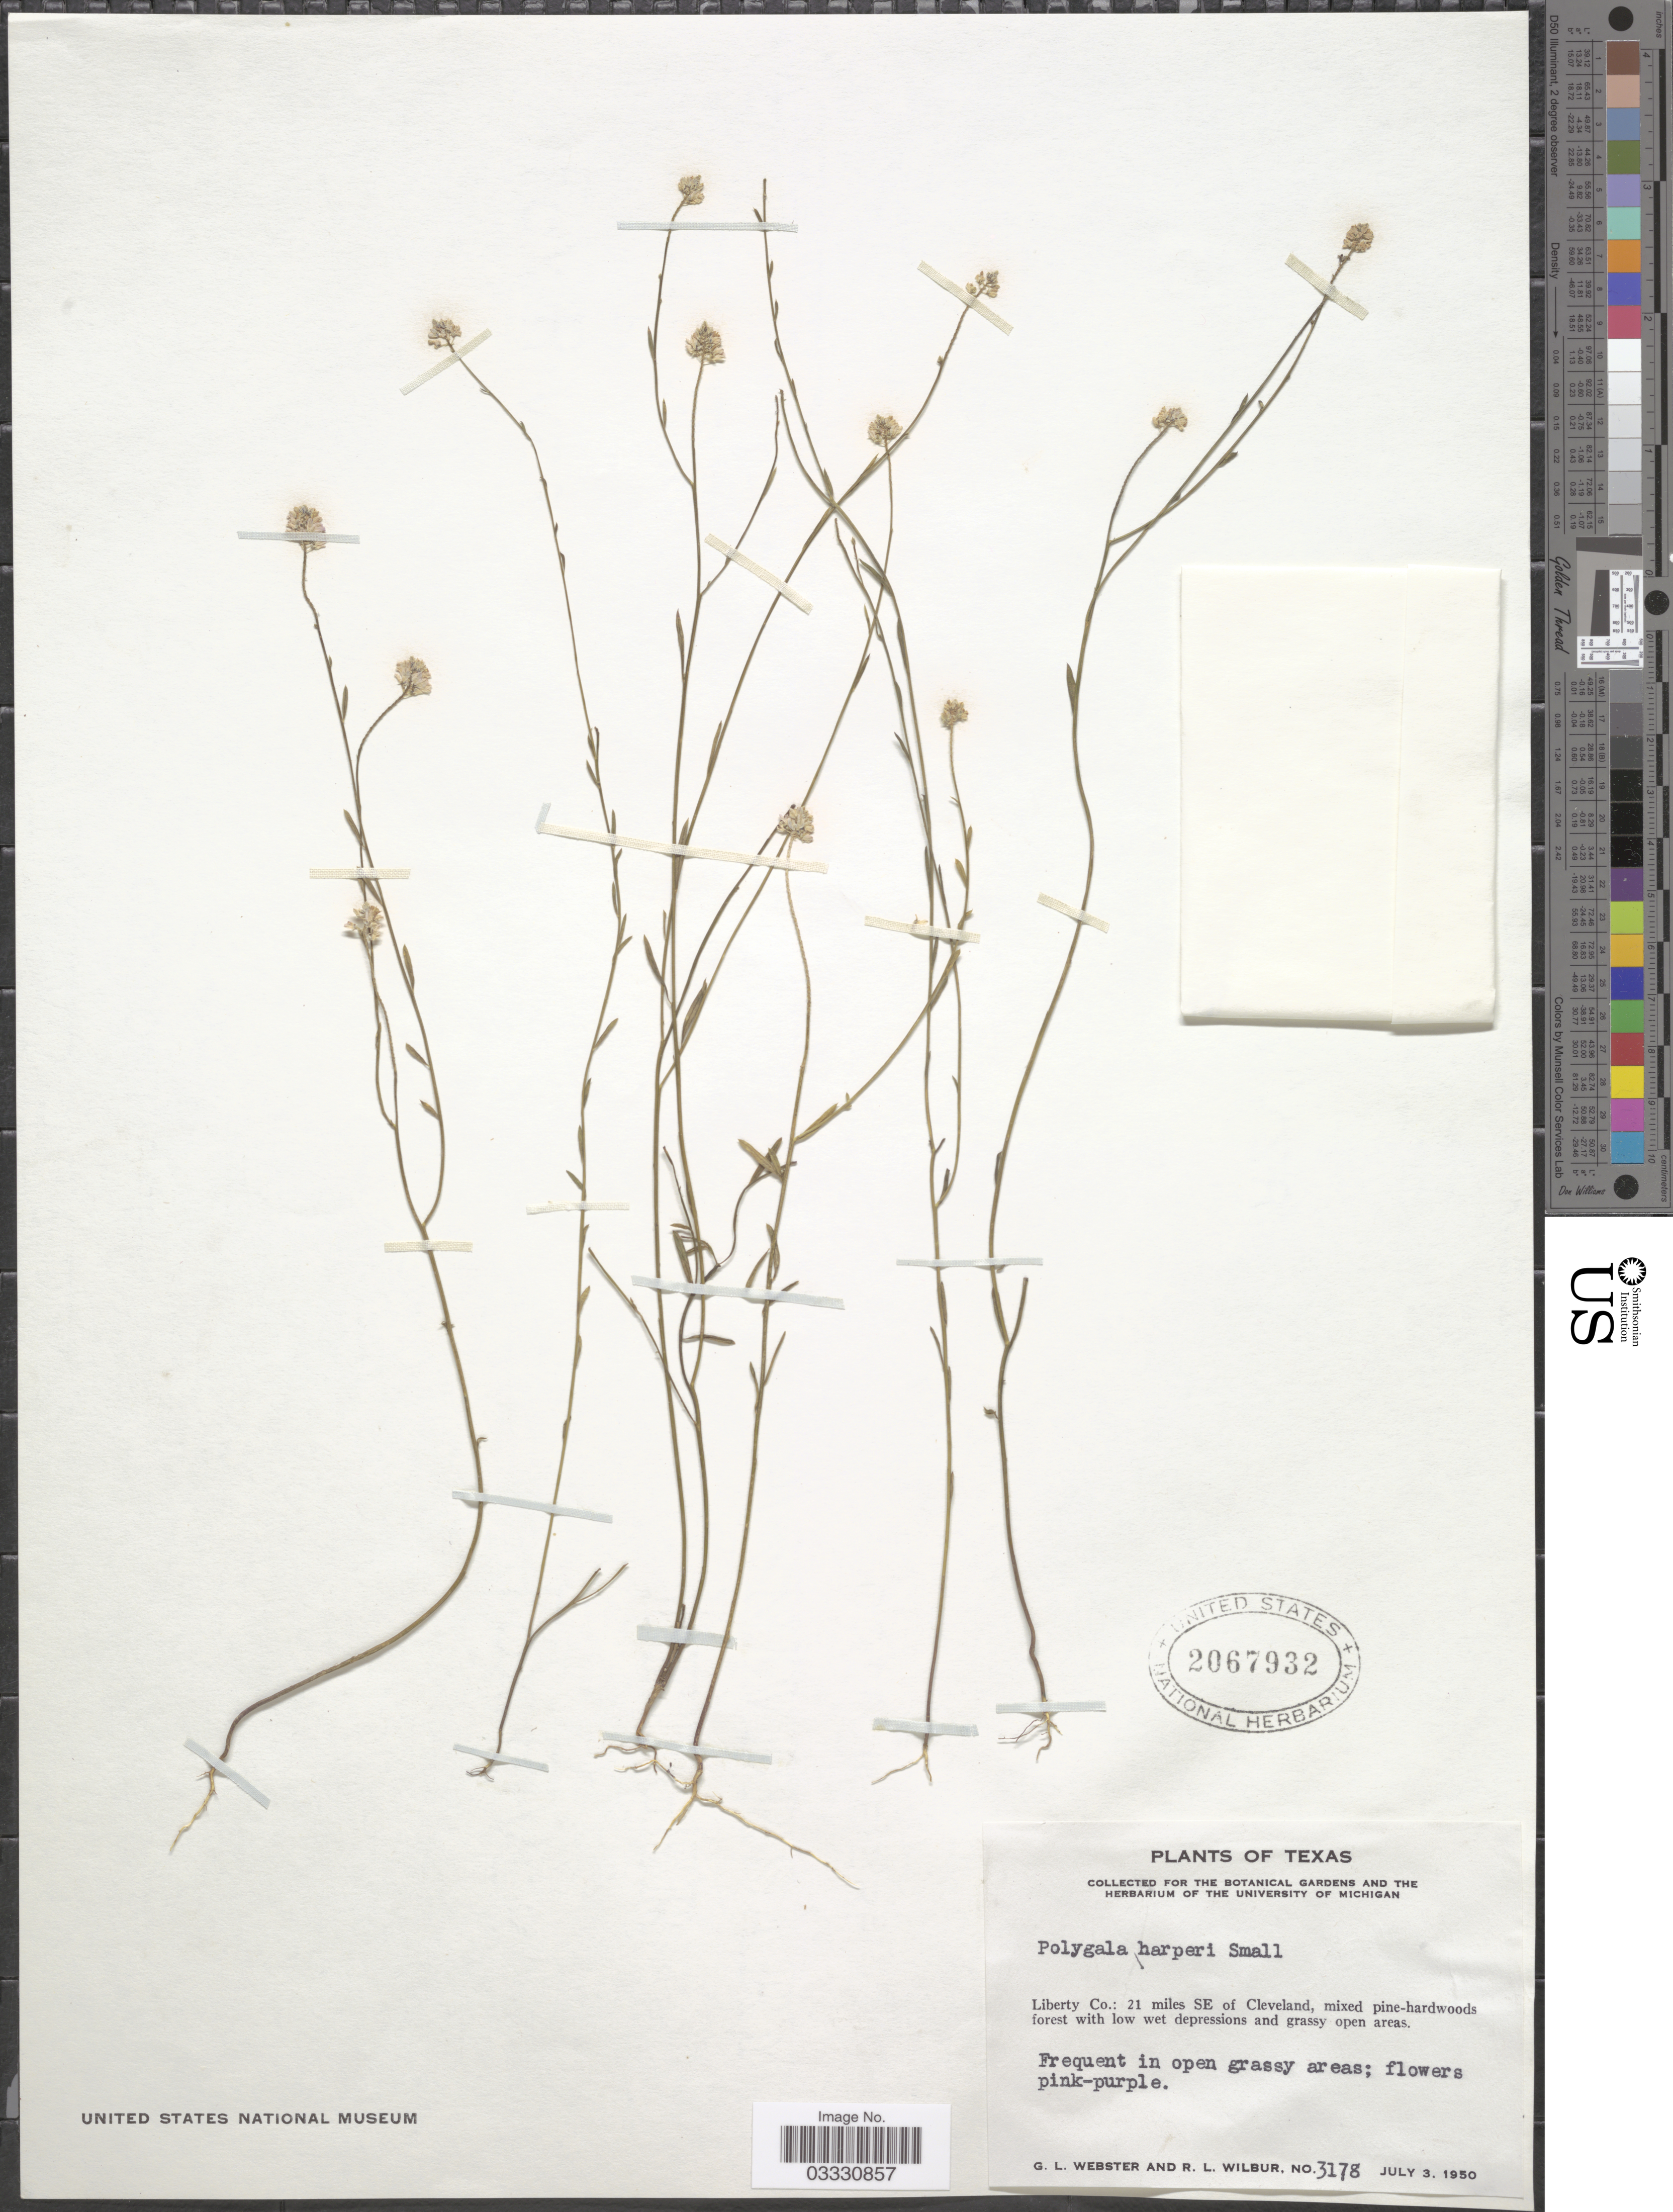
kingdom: Plantae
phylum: Tracheophyta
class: Magnoliopsida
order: Fabales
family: Polygalaceae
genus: Polygala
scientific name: Polygala harperi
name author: Small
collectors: G. L. Webster & R. L. Wilbur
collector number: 3178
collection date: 1950-07-03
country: United States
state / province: Texas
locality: Liberty Co.: 21 miles SE of Cleveland.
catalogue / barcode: US 2067932